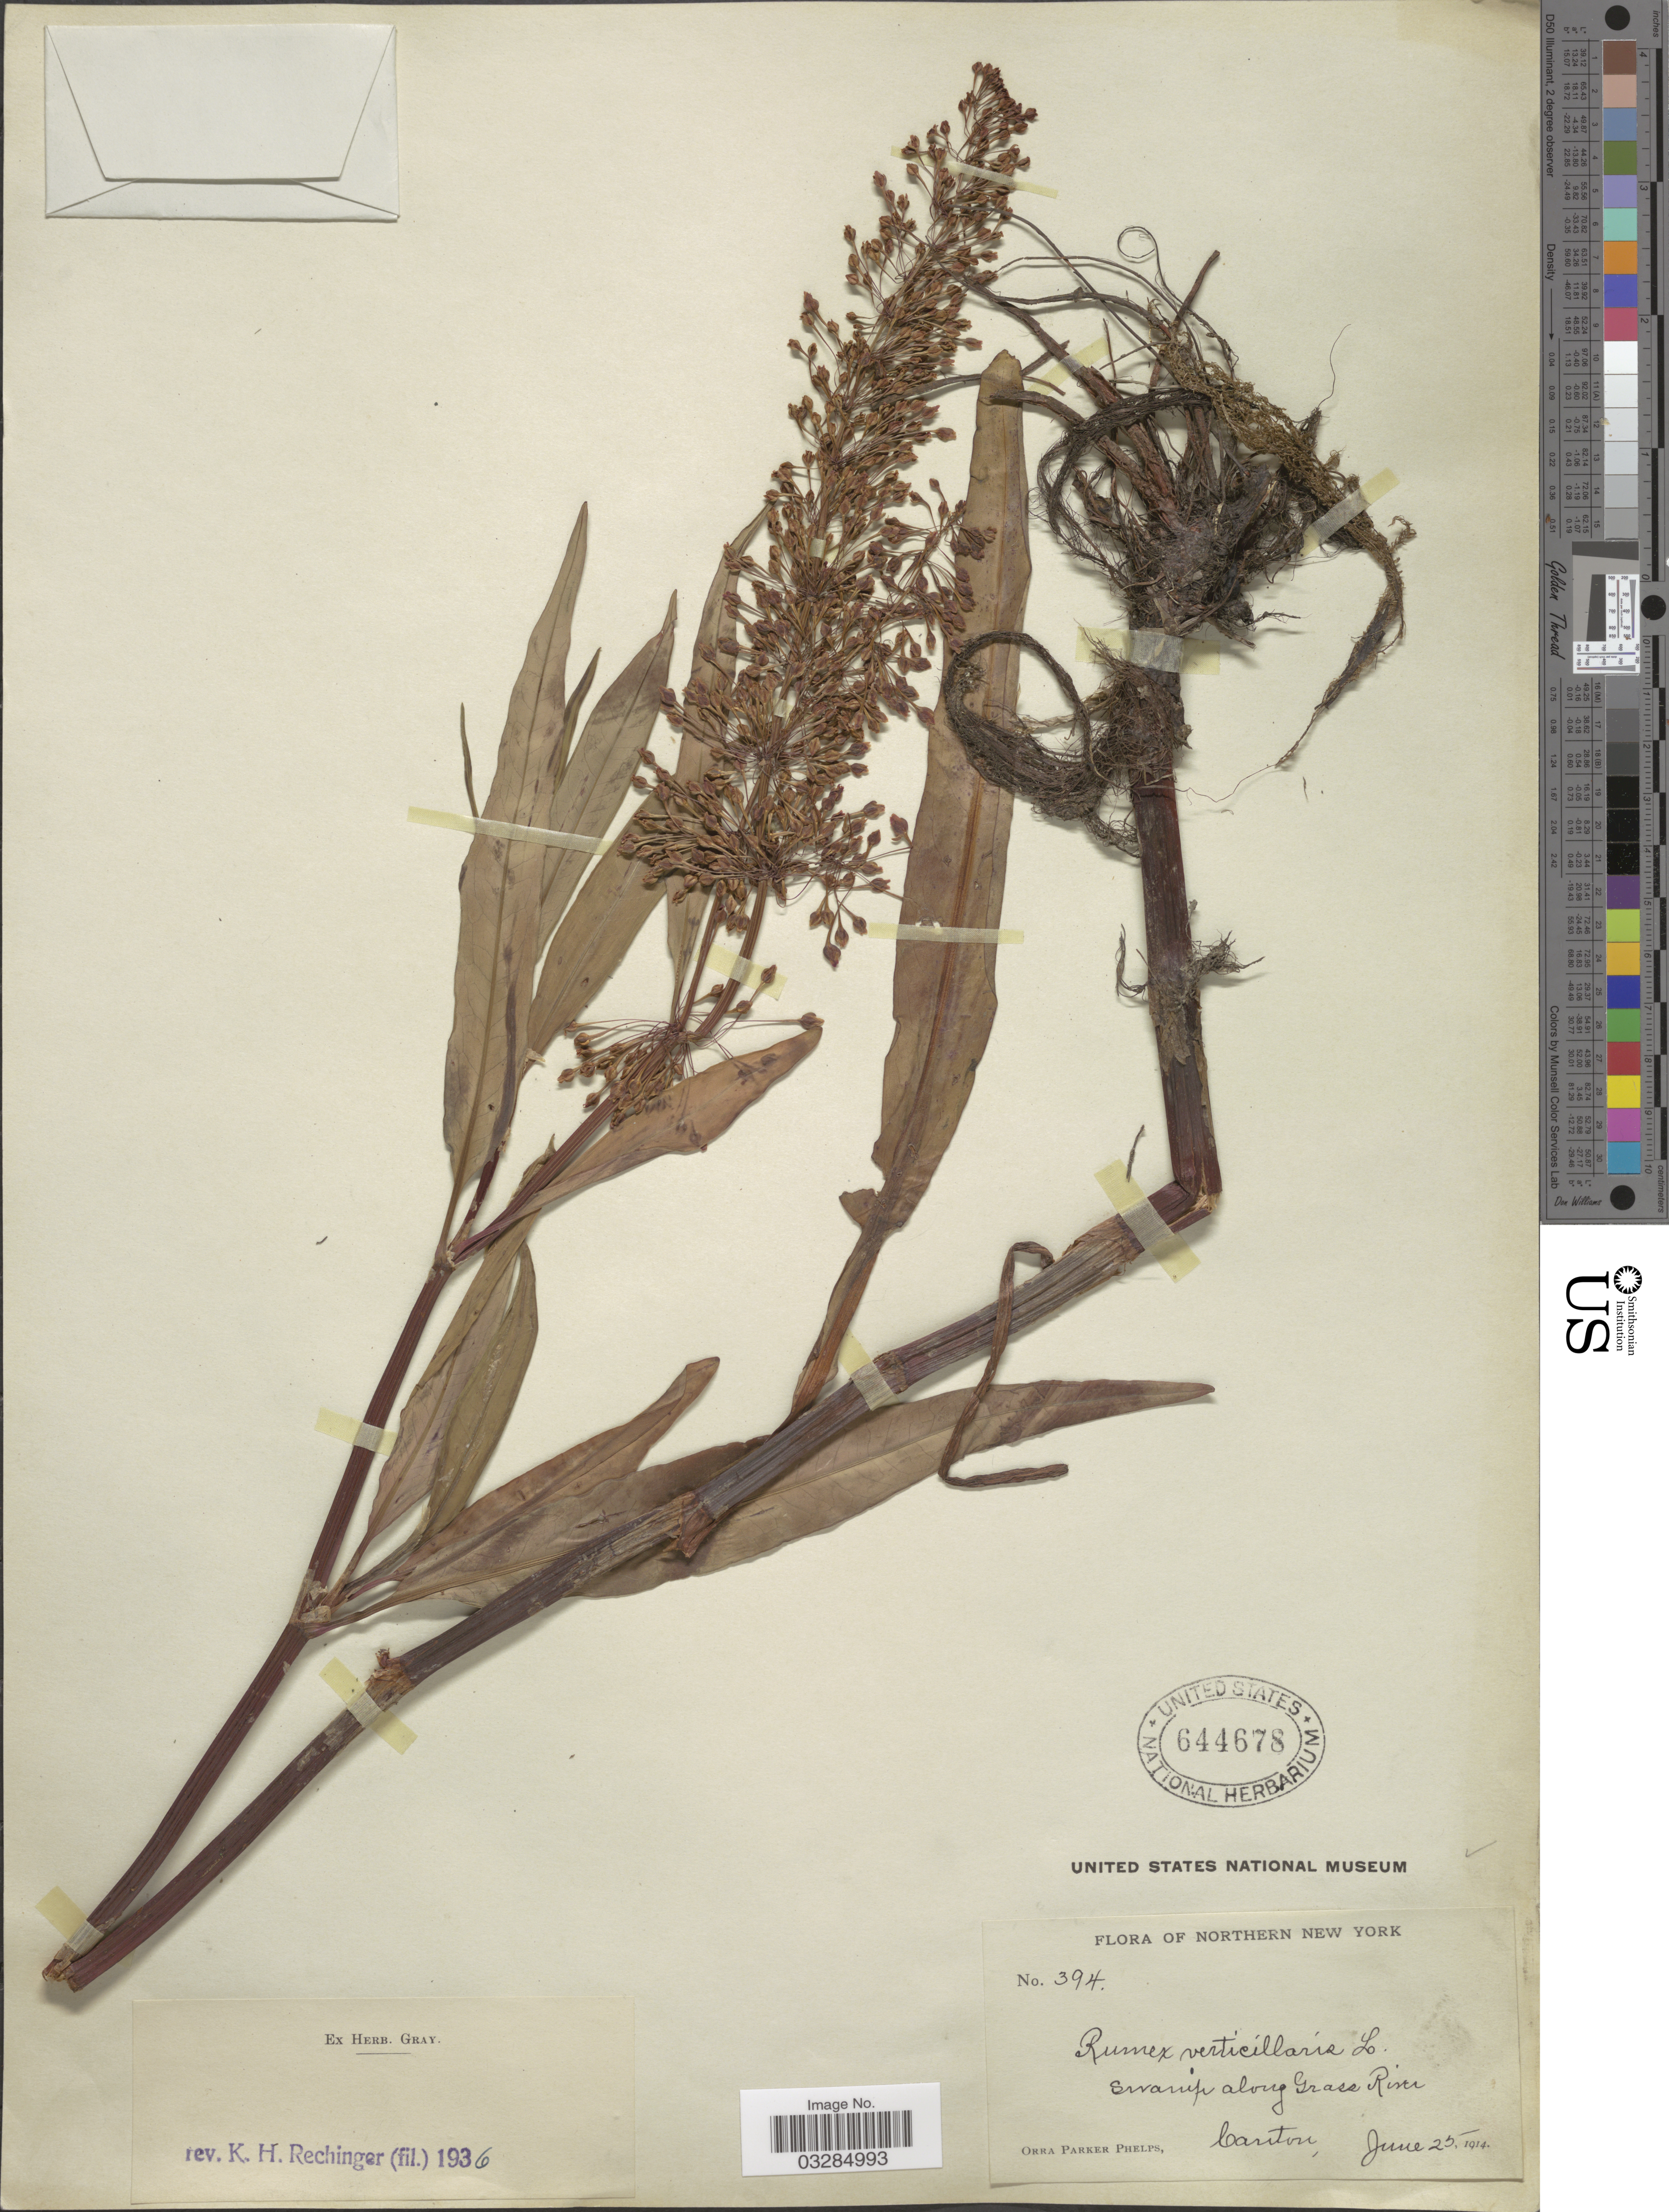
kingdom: Plantae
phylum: Tracheophyta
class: Magnoliopsida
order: Caryophyllales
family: Polygonaceae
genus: Rumex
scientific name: Rumex verticillatus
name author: L.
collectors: O. P. Phelps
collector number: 394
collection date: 1914-06-25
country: United States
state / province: New York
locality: Northern New York. Swamp along Grass River. Canton.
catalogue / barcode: US 644678